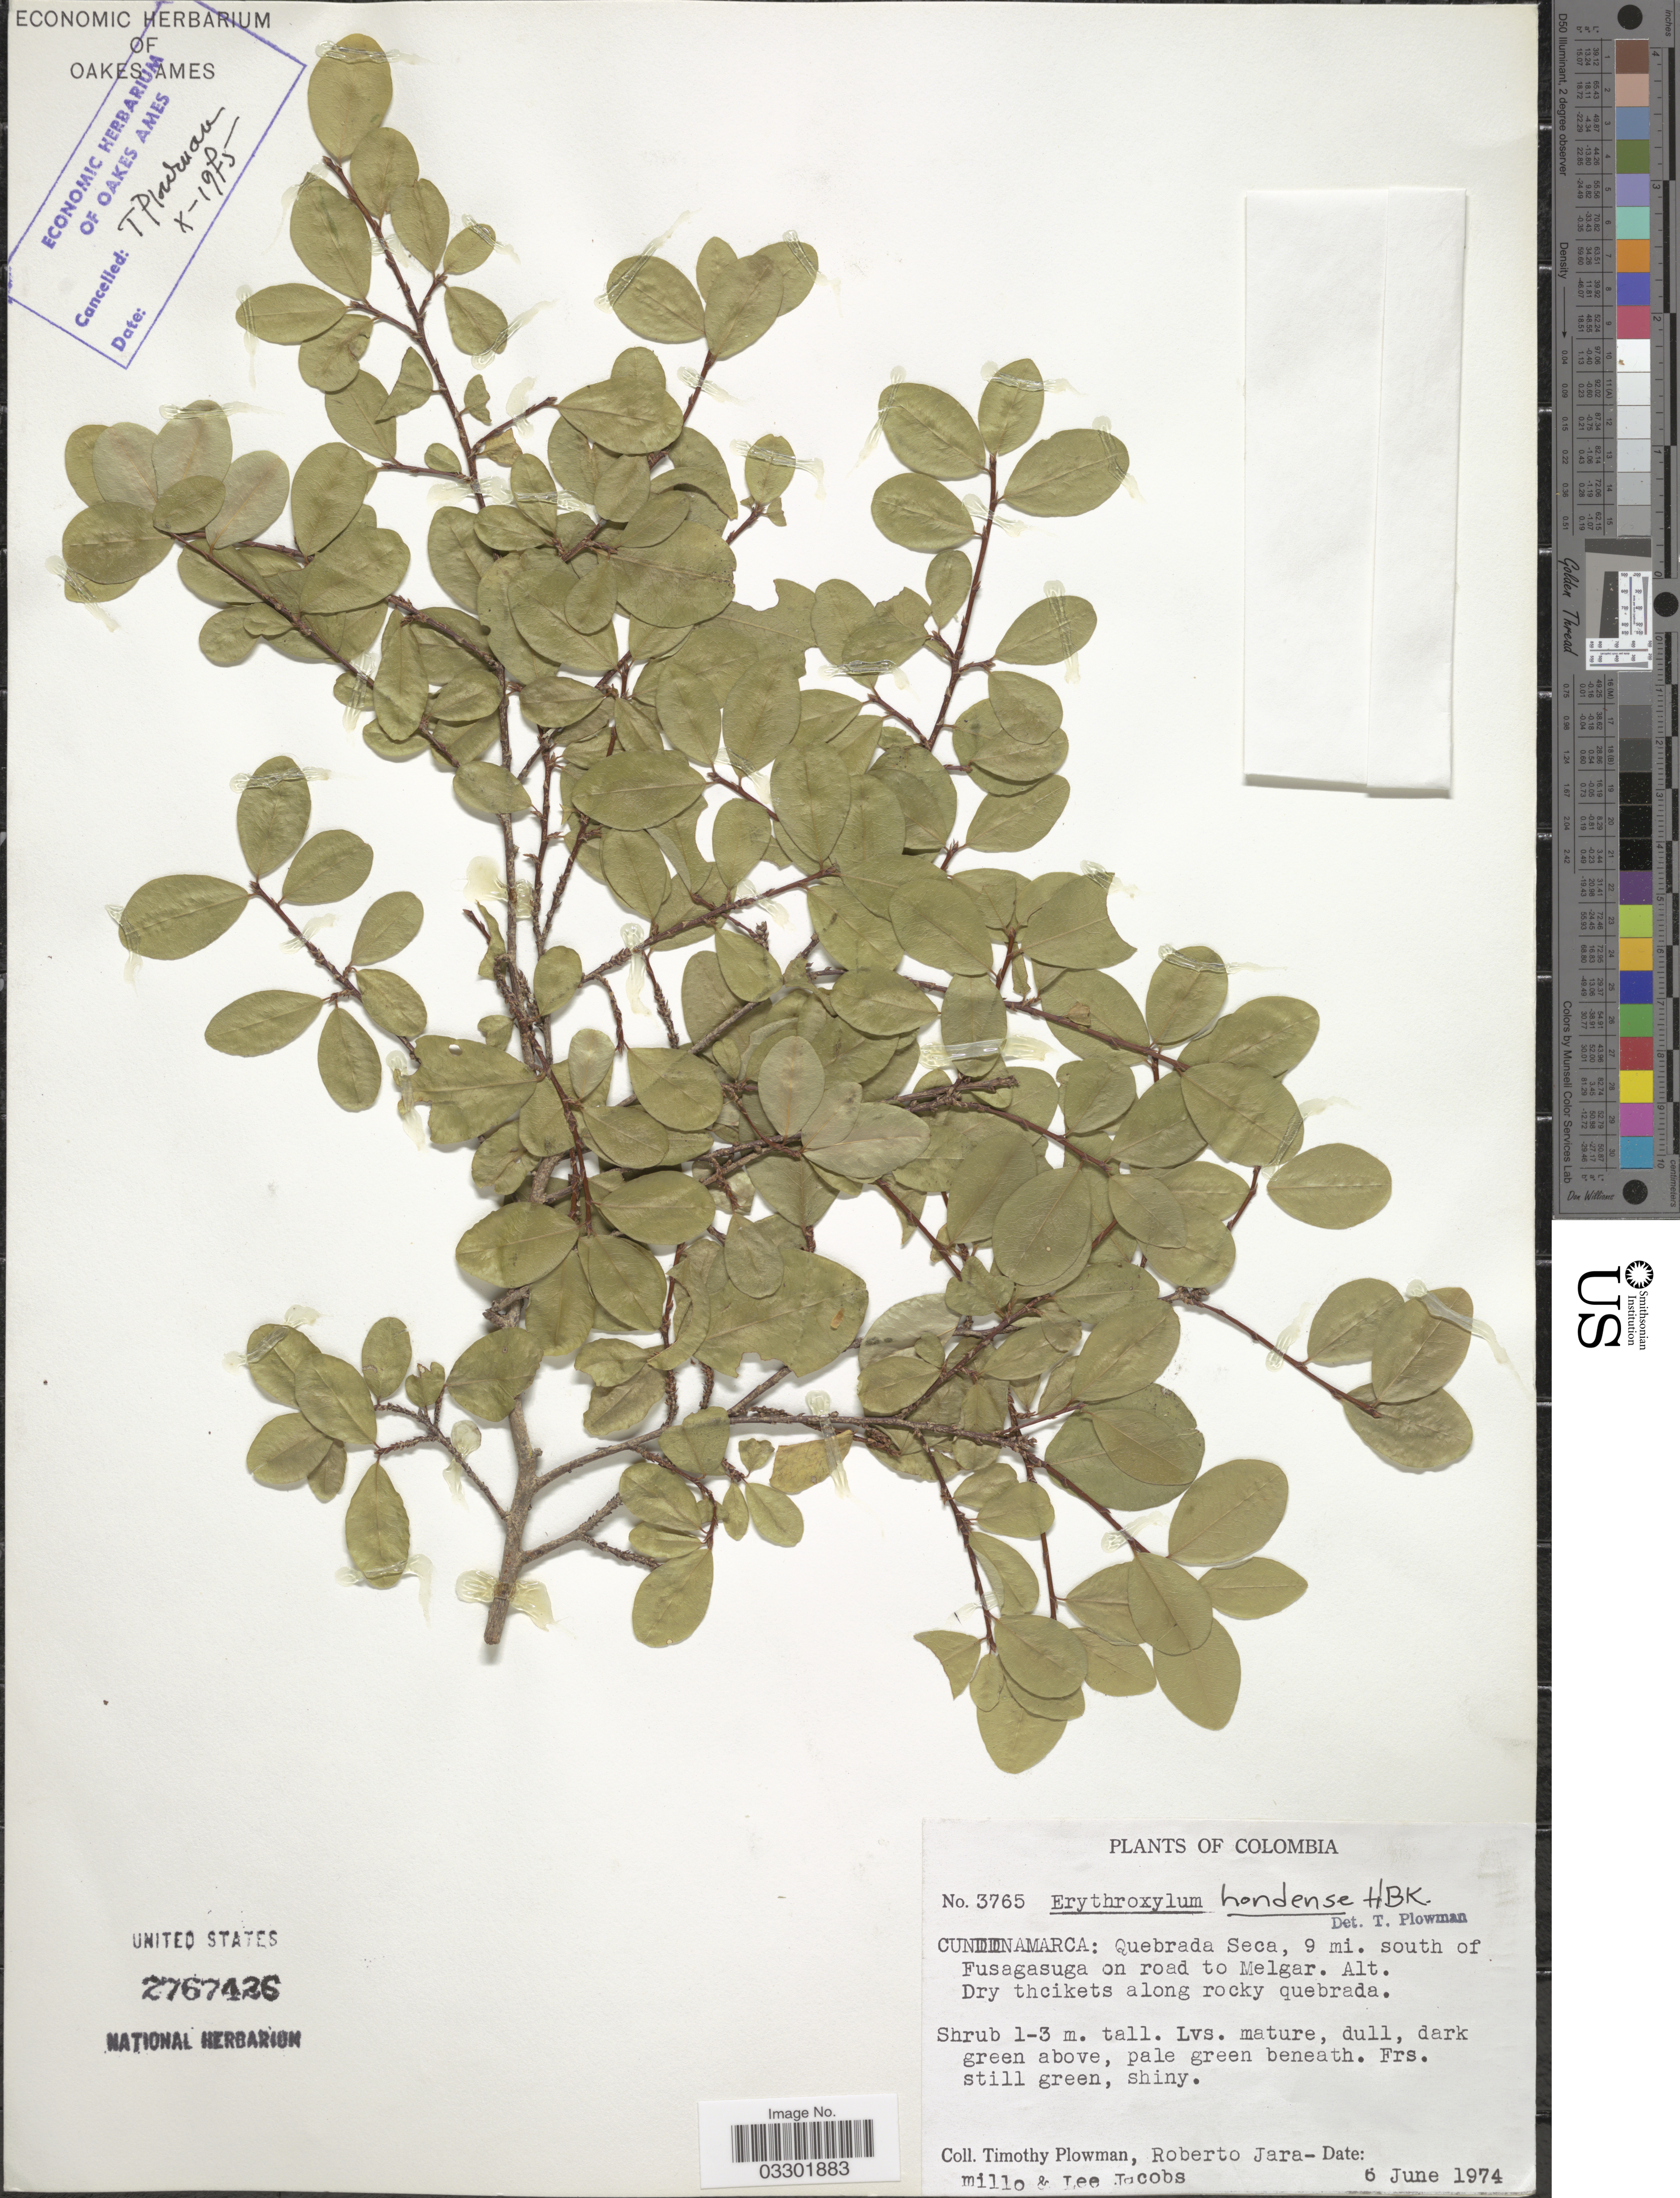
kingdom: Plantae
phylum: Tracheophyta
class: Magnoliopsida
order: Malpighiales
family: Erythroxylaceae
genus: Erythroxylum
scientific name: Erythroxylum hondense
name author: Kunth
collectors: T. Plowman, R. Jaramillo & L. Jacobs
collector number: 3765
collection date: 1974-06-06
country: Colombia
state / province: Cundinamarca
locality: Quebrada Seca, 9 mi. south of Fusagasuga on road to Melgar.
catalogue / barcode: US 2767426